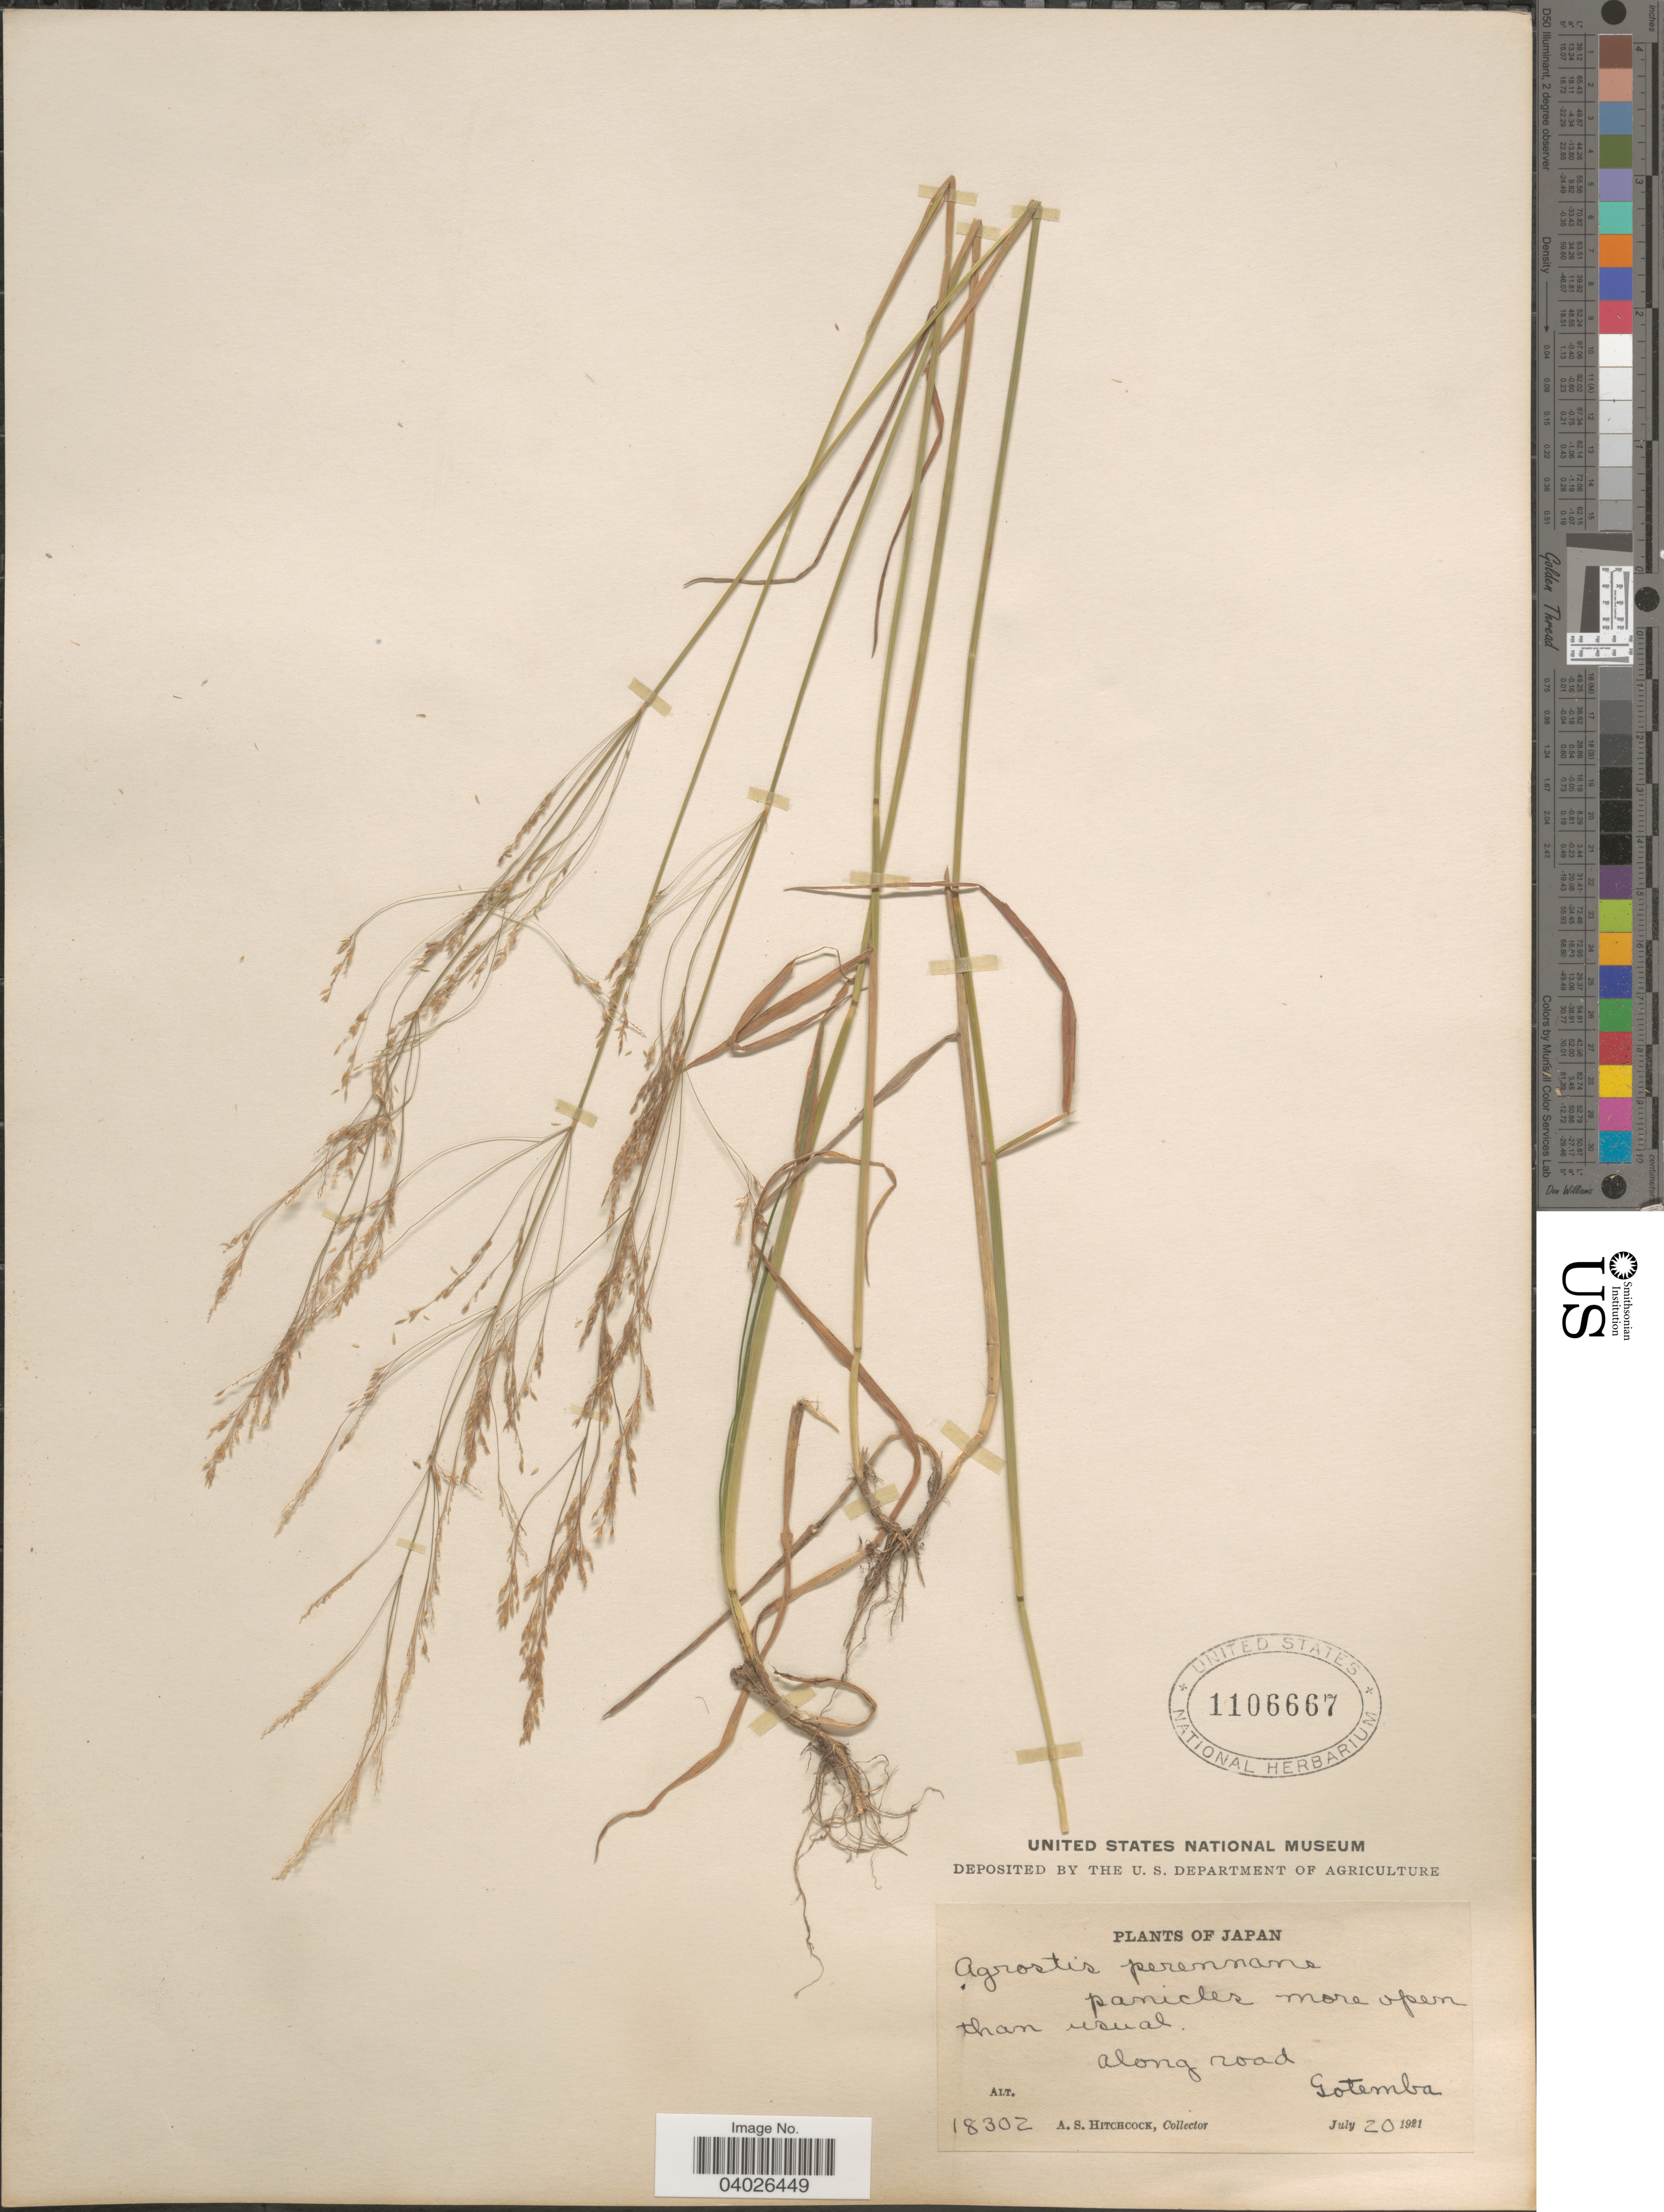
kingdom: Plantae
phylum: Tracheophyta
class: Liliopsida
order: Poales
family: Poaceae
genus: Agrostis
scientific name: Agrostis perennans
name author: (Walter) Tuck.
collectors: A. S. Hitchcock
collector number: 18302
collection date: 1921-07-20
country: Japan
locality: Gotemba.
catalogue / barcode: US 1106667